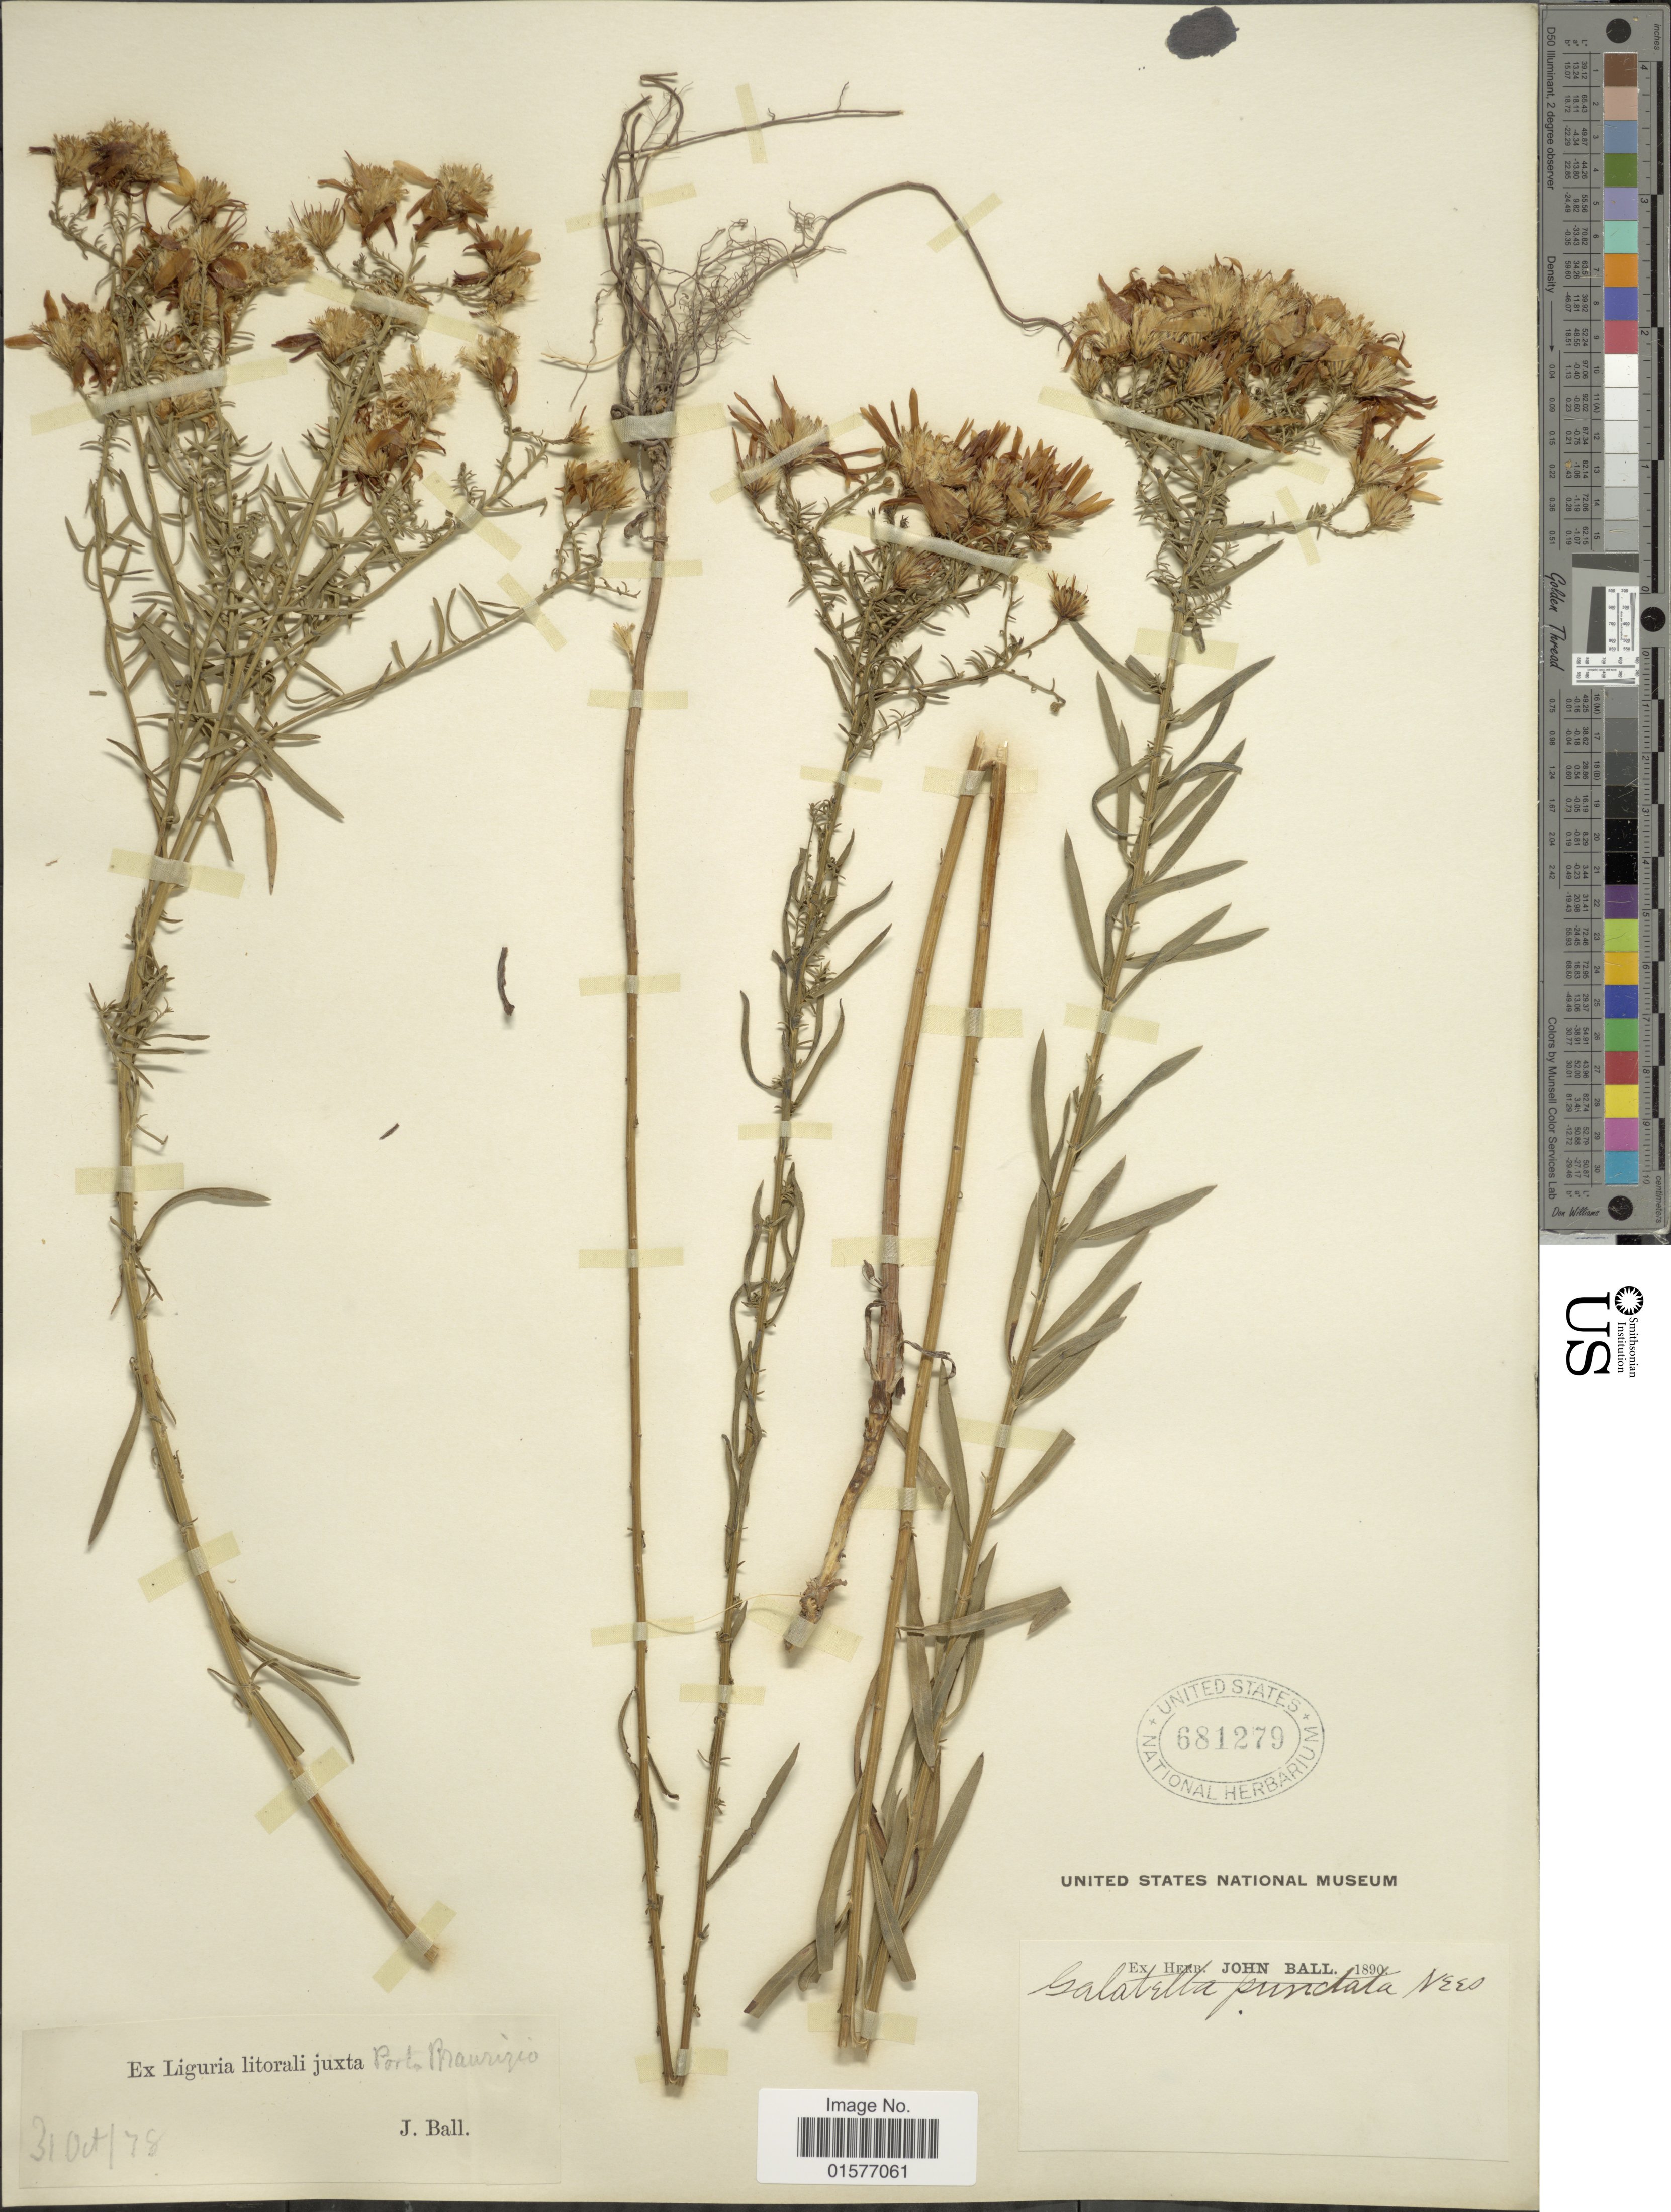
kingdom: Plantae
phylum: Tracheophyta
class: Magnoliopsida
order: Asterales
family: Asteraceae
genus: Linosyris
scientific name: Linosyris punctata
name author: (Moench) DC.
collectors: J. Ball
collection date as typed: Transcribed d/m/y: 31/10/78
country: Italy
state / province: Liguria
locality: Porto Braurizio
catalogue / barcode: US 681279